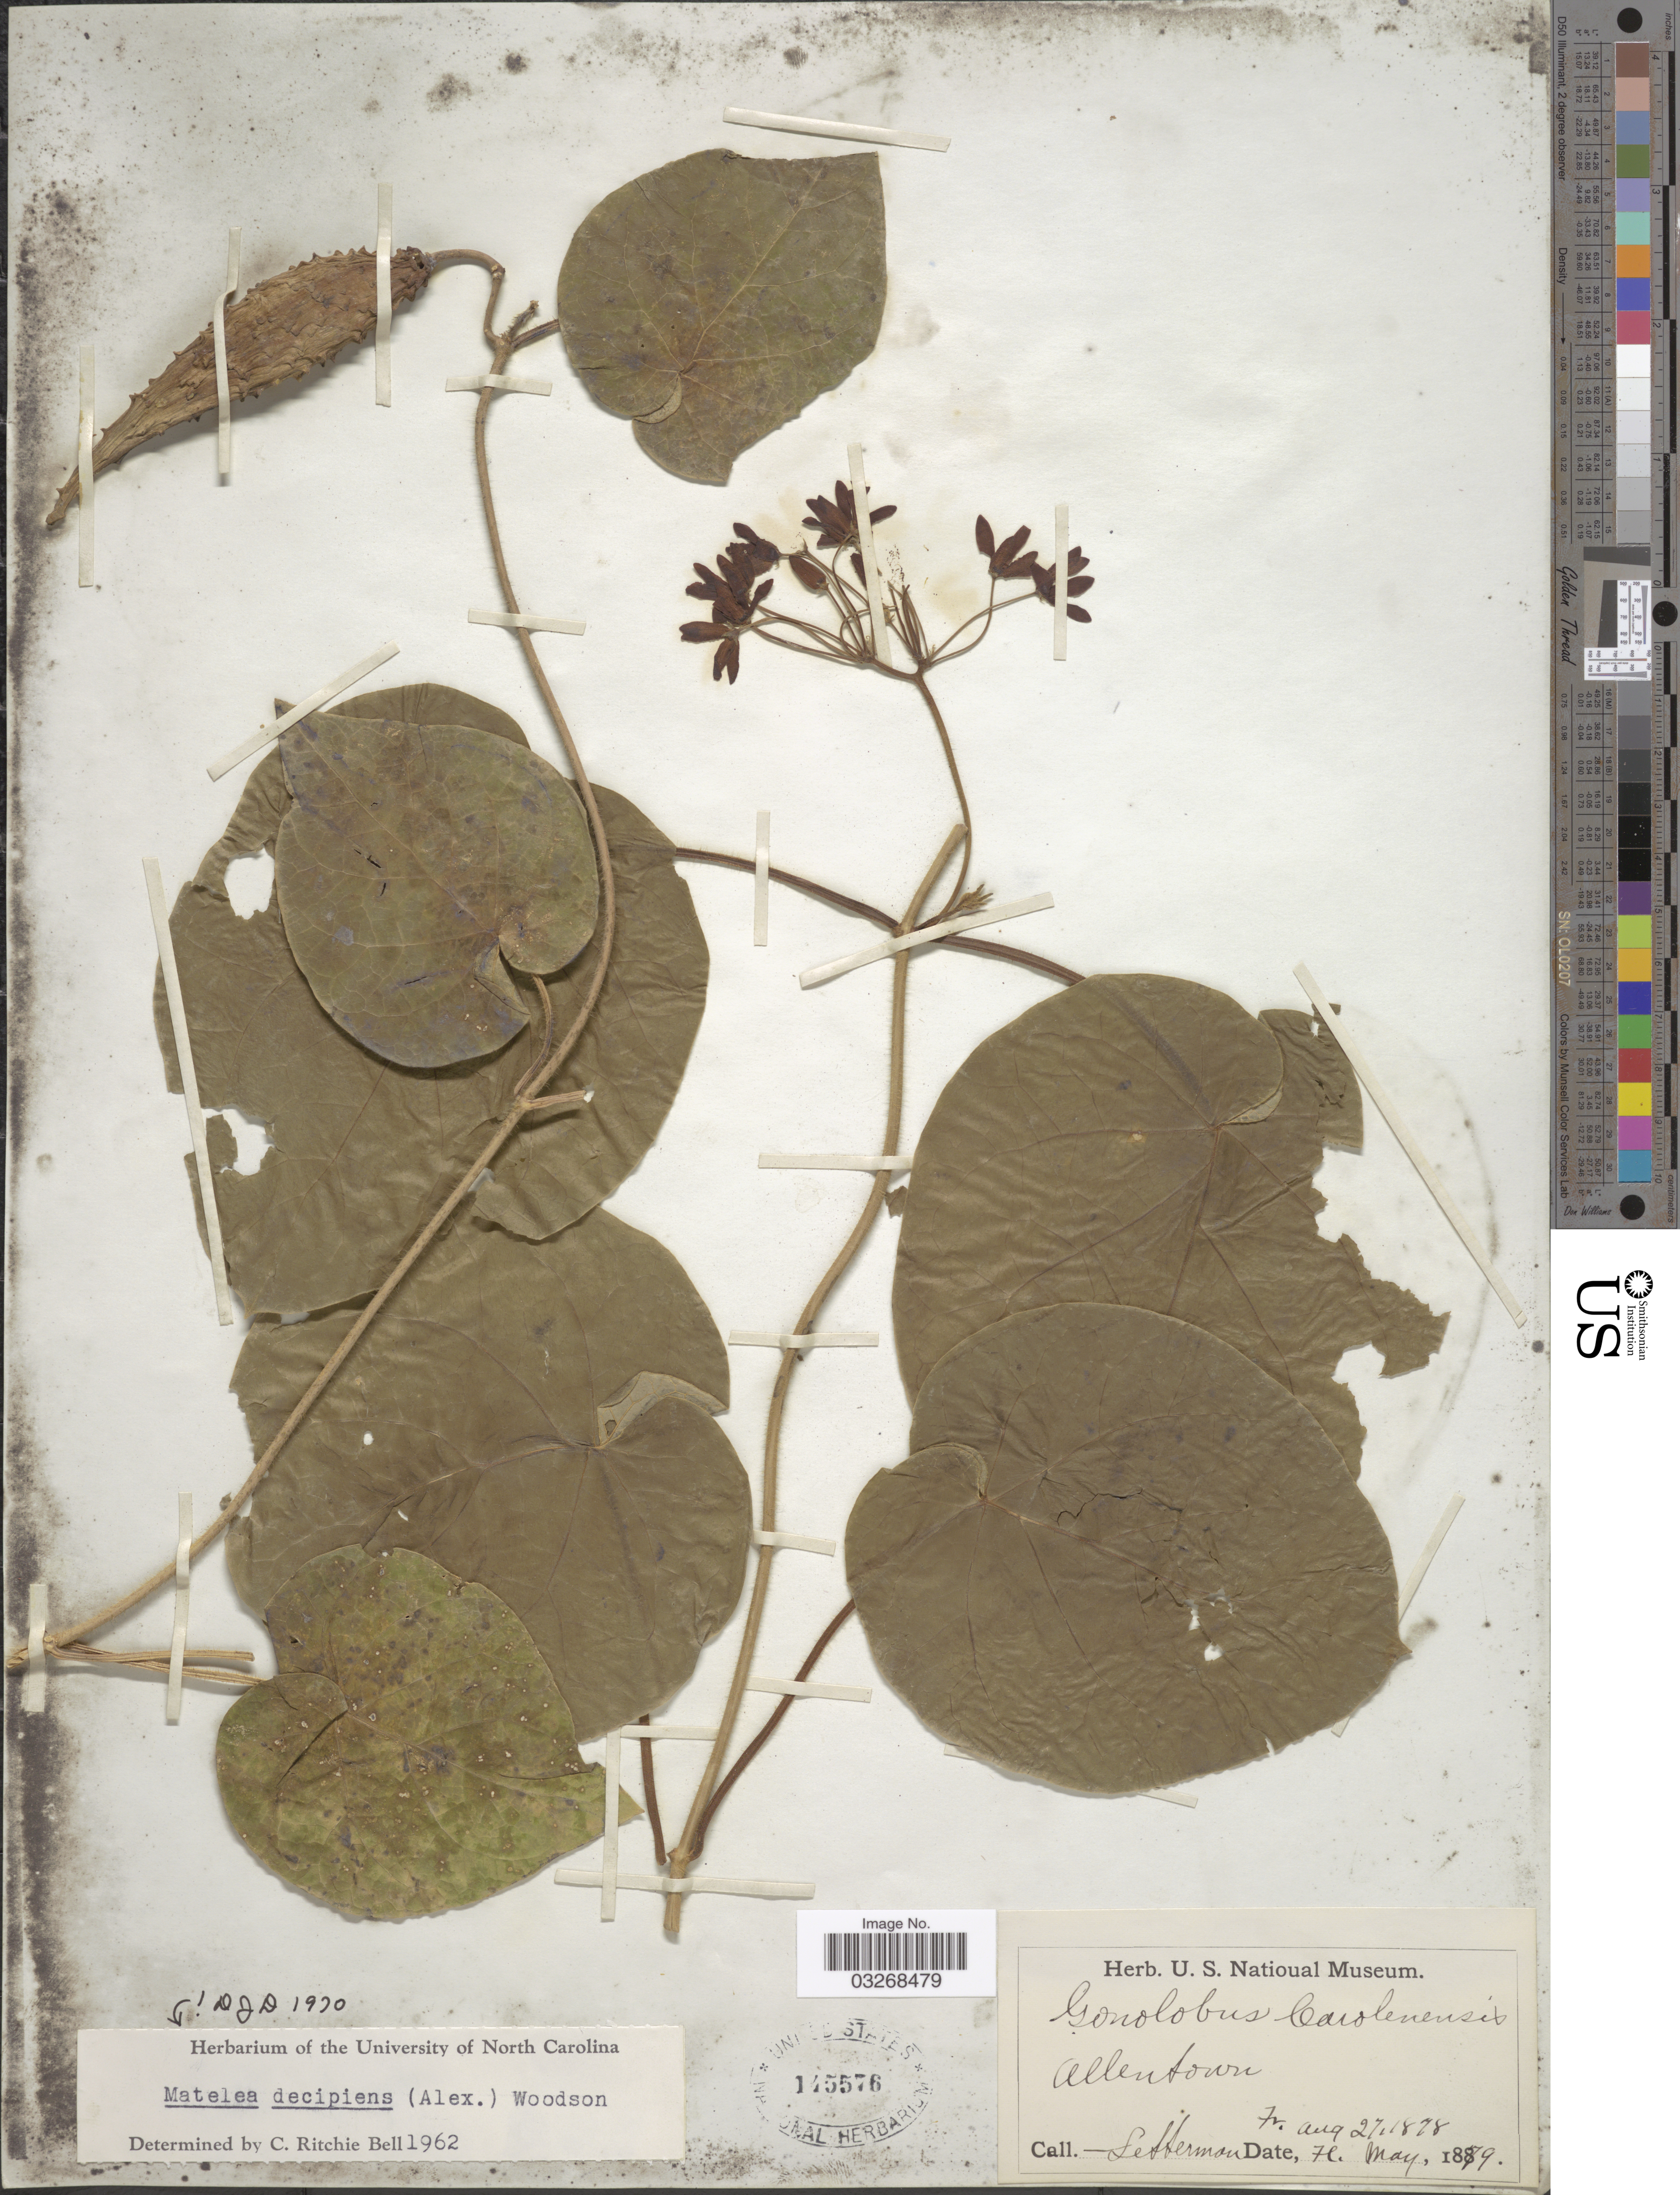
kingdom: Plantae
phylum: Tracheophyta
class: Magnoliopsida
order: Gentianales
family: Apocynaceae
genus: Matelea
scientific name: Matelea decipiens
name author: (Alexander) Woodson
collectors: Letterman, --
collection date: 1878-08-27/1879-05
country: United States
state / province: Missouri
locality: Allentown.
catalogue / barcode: US 145576